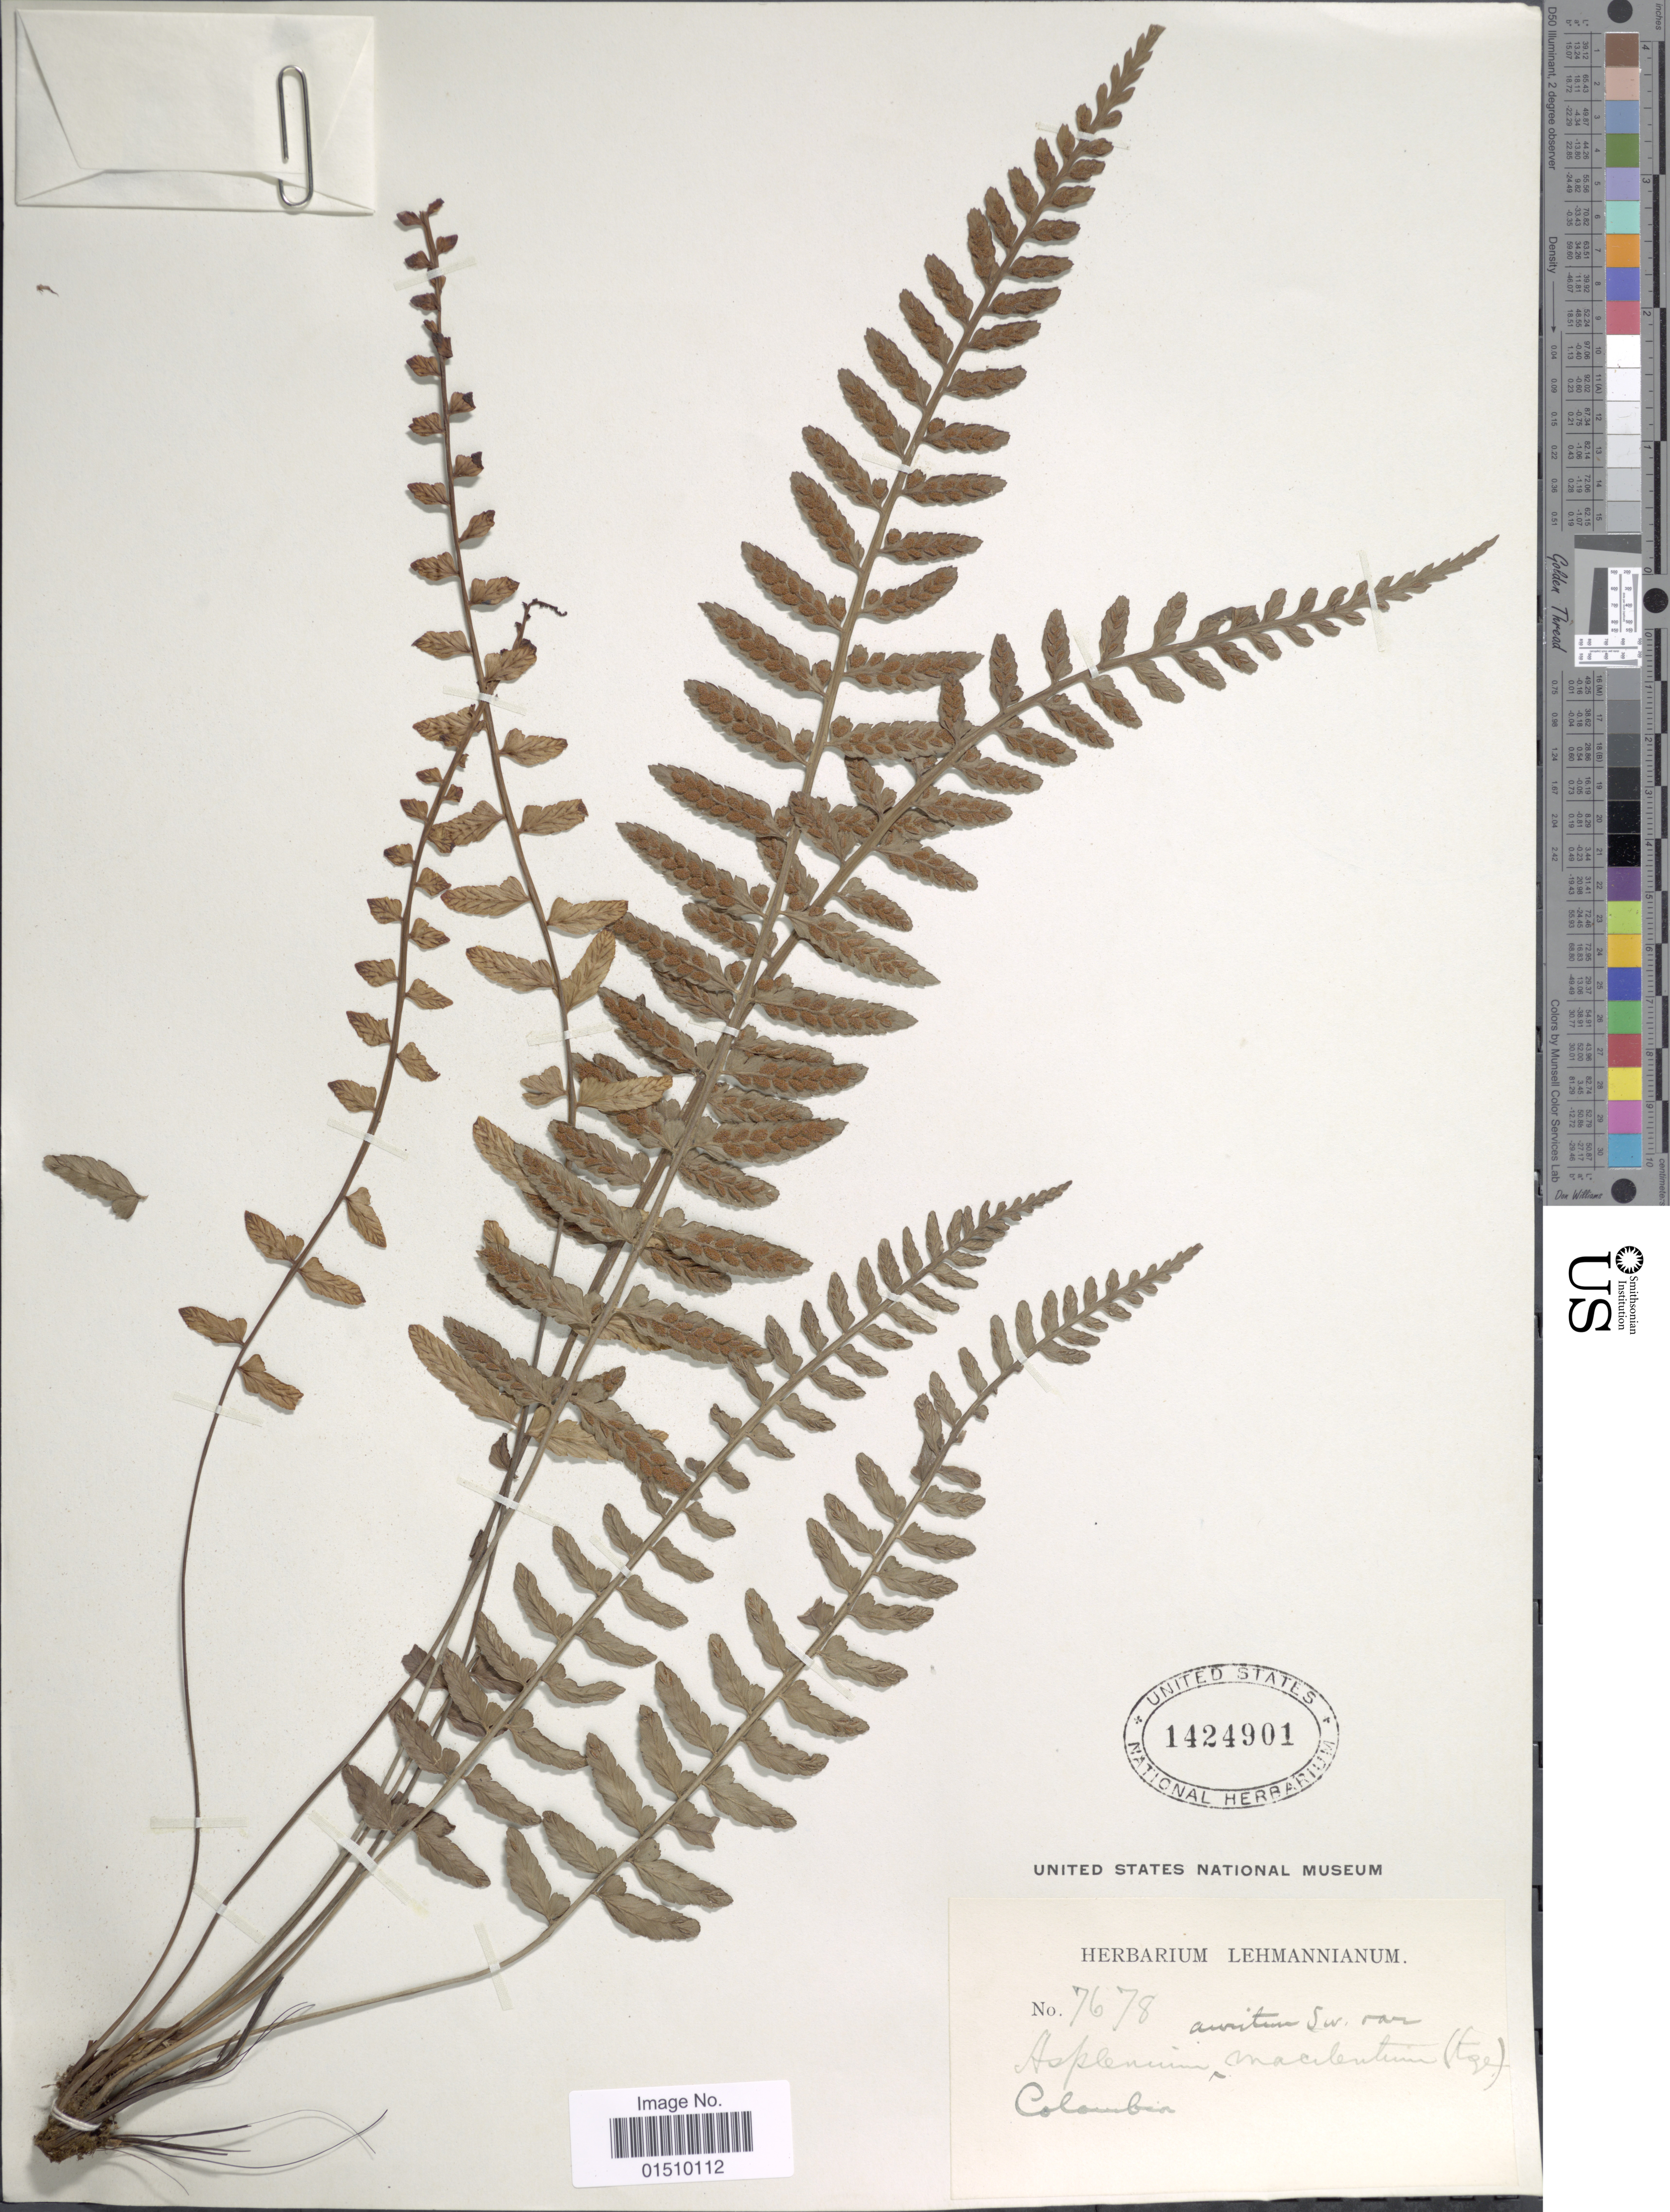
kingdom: Plantae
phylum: Tracheophyta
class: Polypodiopsida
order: Polypodiales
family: Aspleniaceae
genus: Asplenium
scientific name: Asplenium auritum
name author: Sw.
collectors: ex herb. Lehmannianum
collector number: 7678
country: Colombia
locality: Colombia.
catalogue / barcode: US 1424901